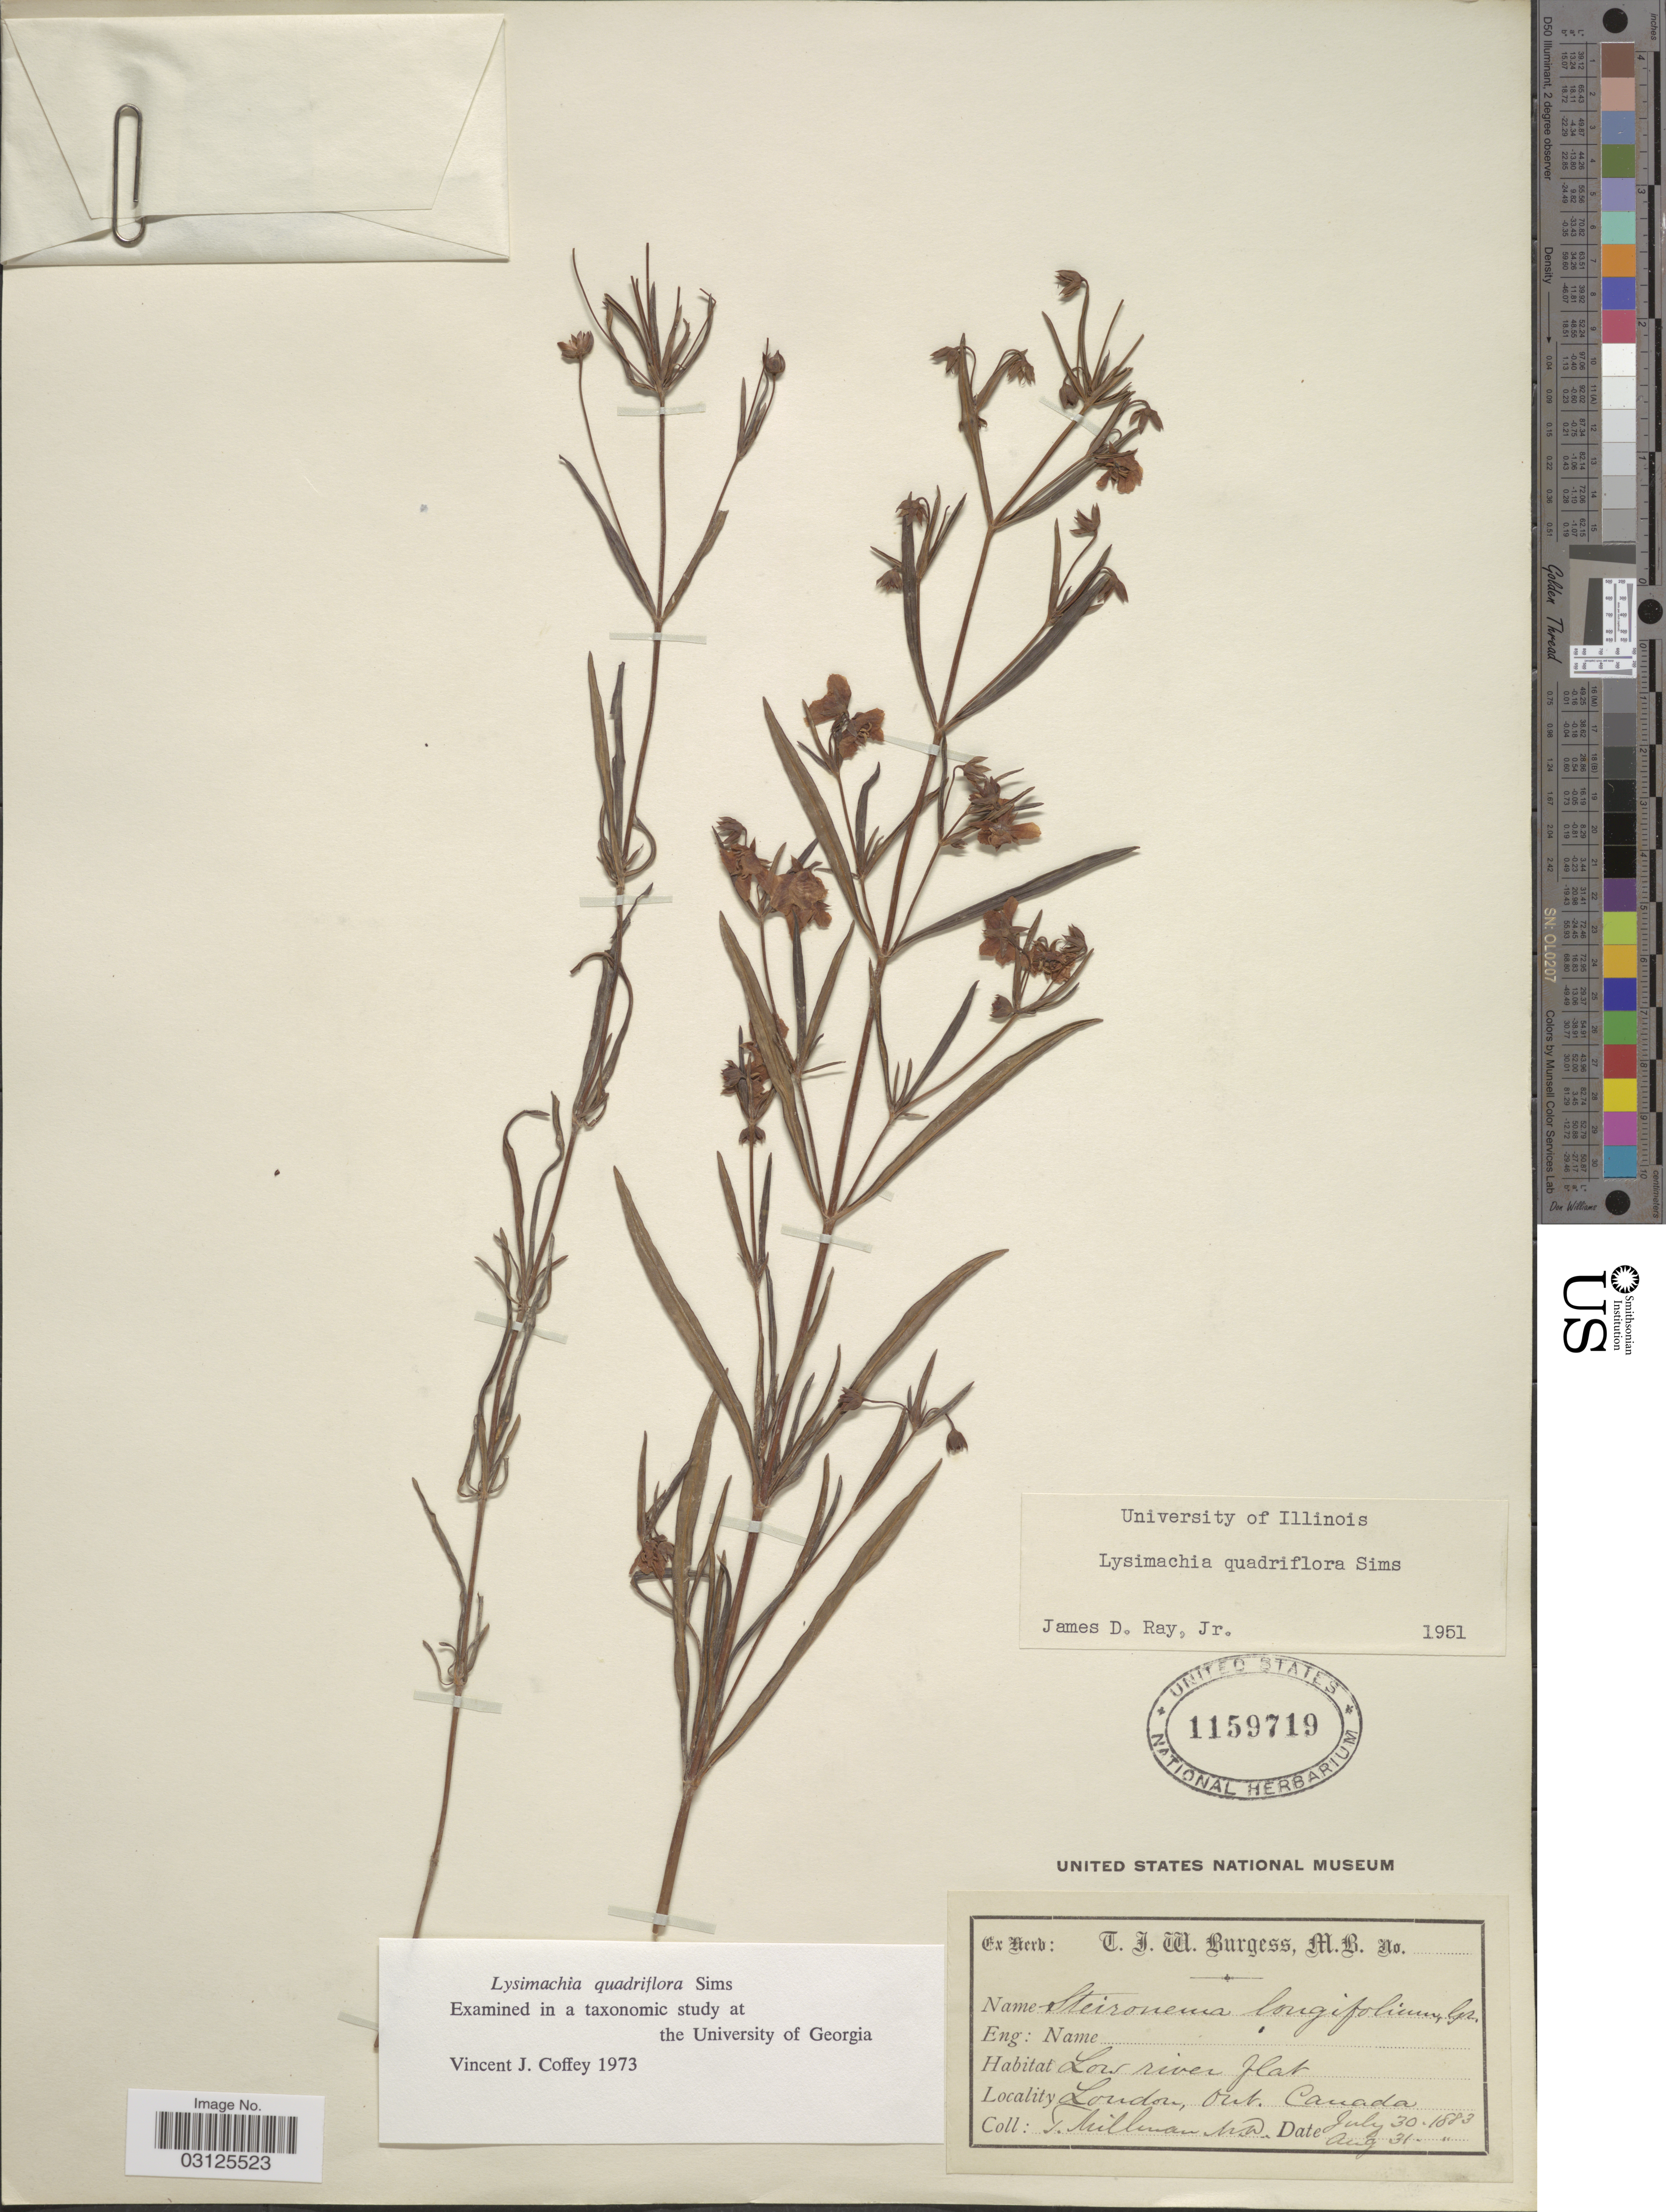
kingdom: Plantae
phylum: Tracheophyta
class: Magnoliopsida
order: Ericales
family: Primulaceae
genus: Lysimachia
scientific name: Lysimachia quadriflora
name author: Sims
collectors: T. Millman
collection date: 1883-07-30/1883-08-31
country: Canada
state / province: Ontario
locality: London, Ont.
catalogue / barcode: US 1159719